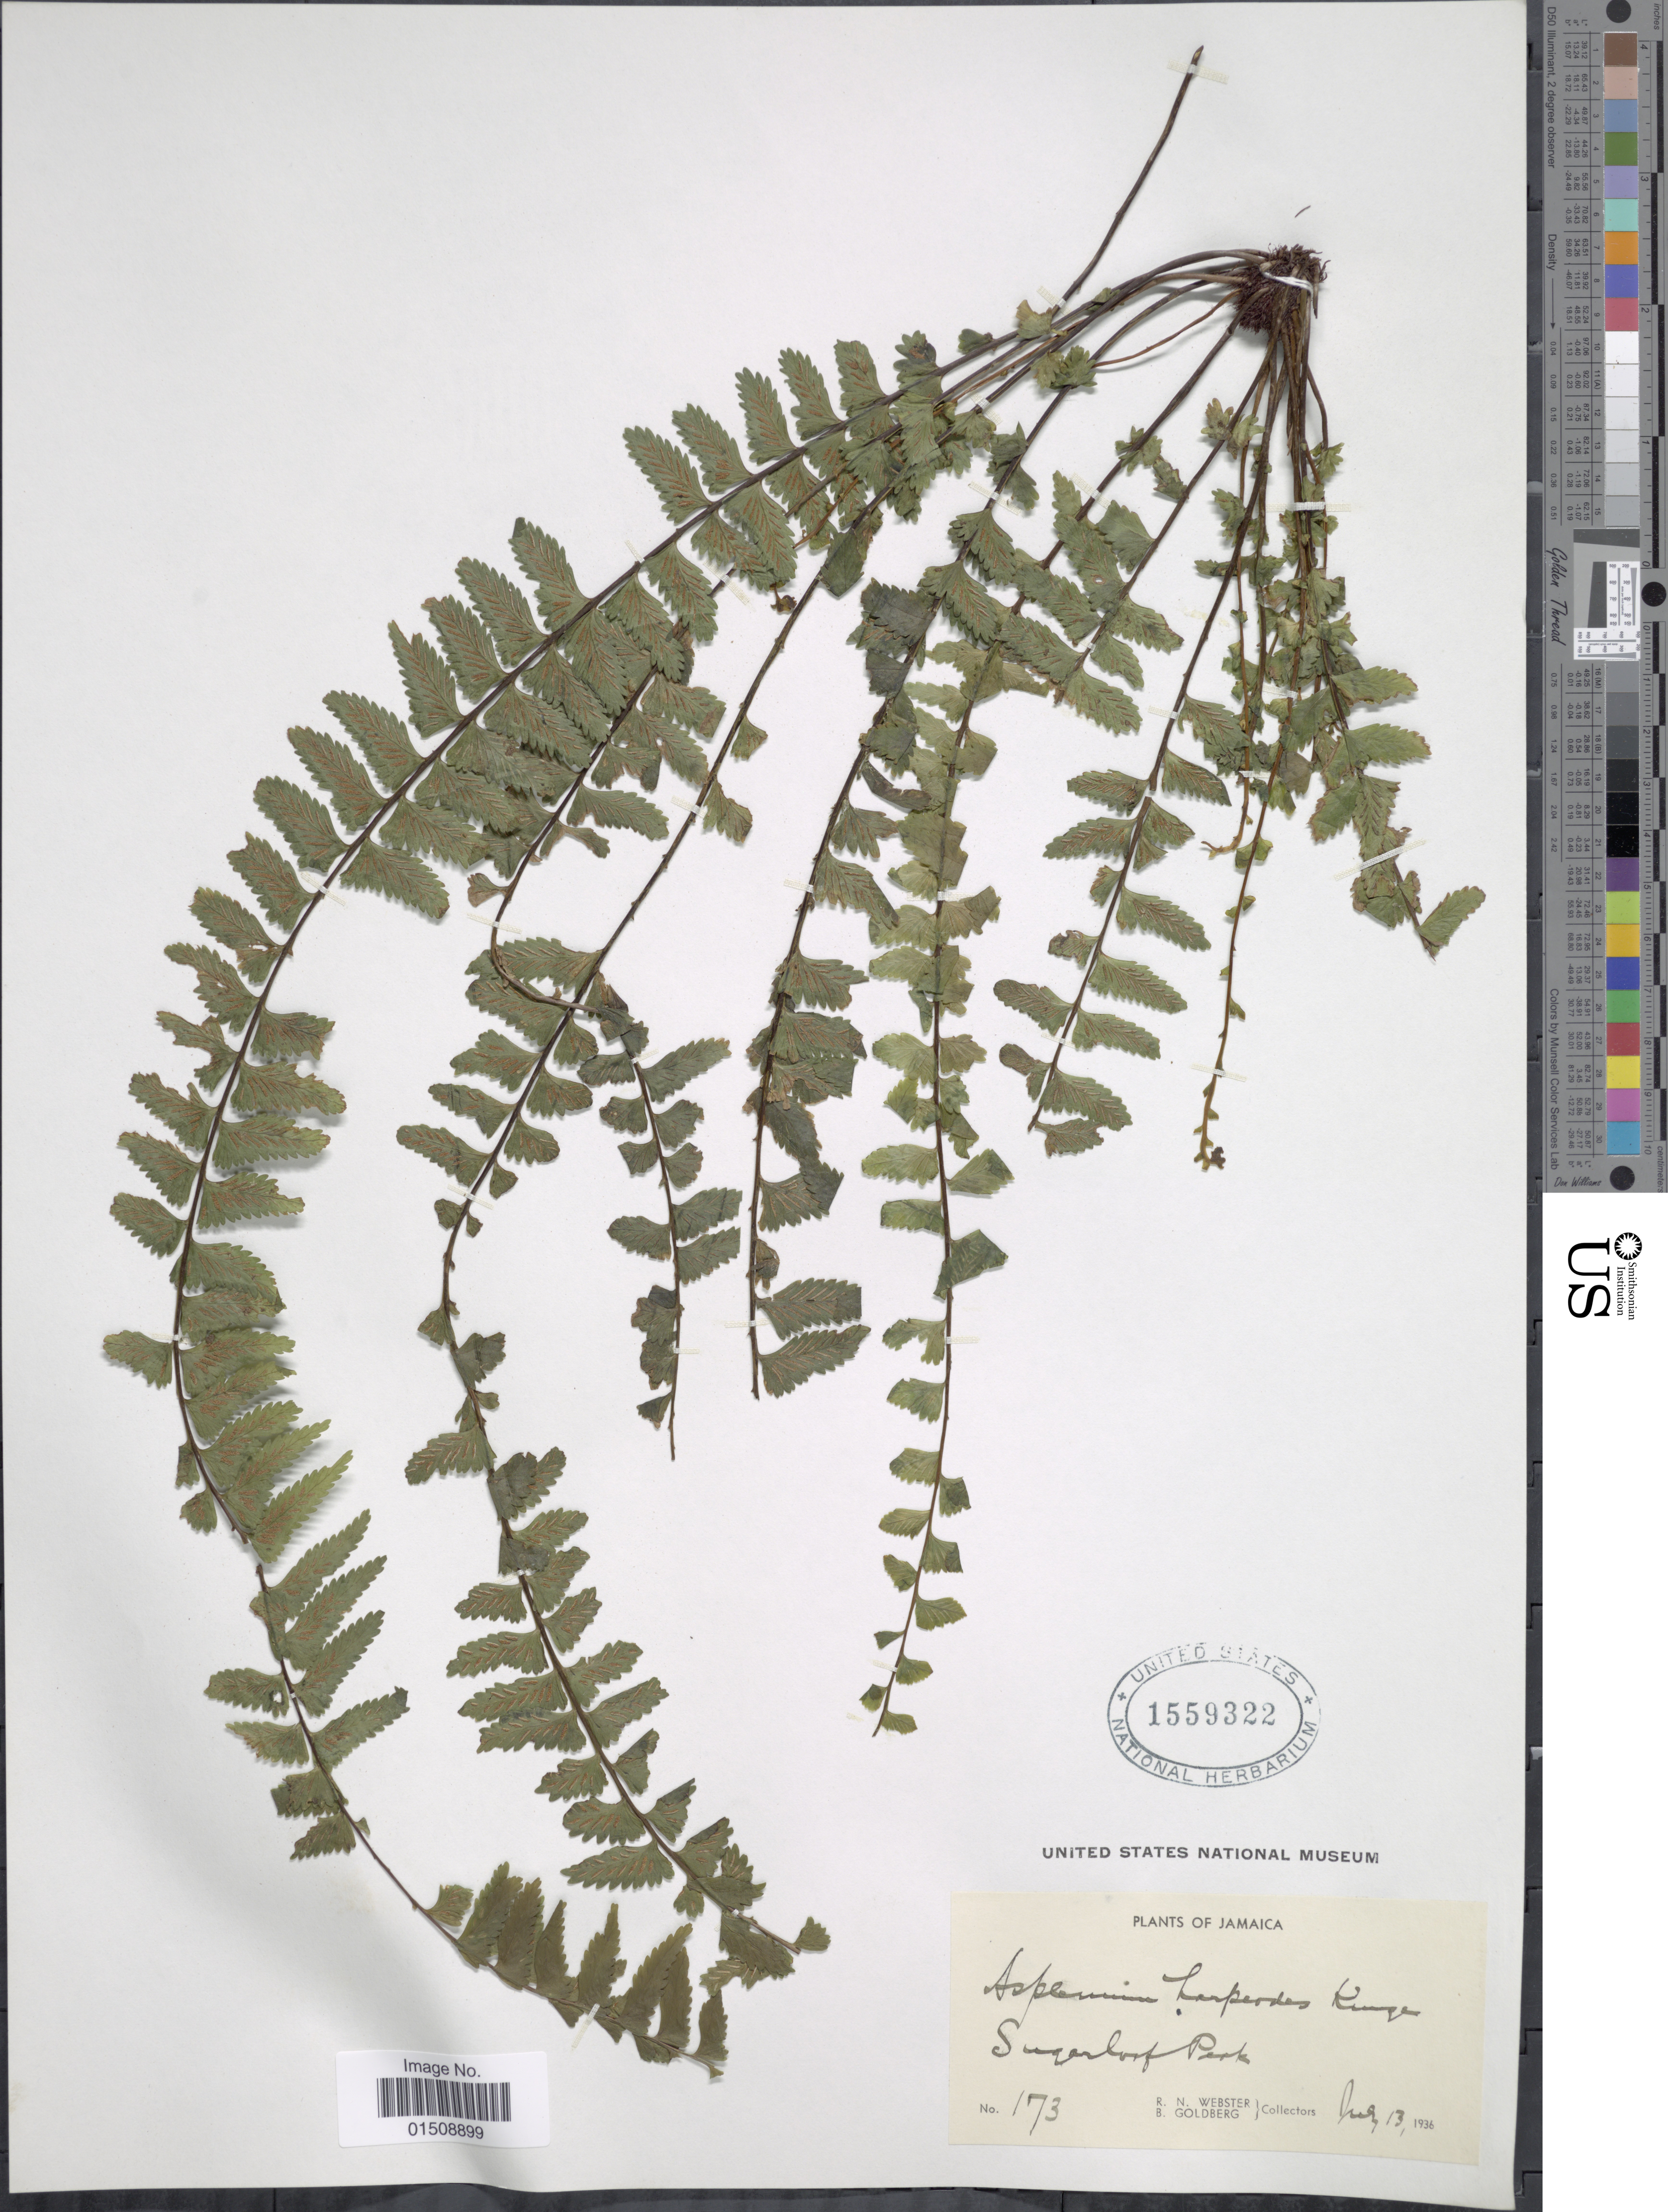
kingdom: Plantae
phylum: Tracheophyta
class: Polypodiopsida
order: Polypodiales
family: Aspleniaceae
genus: Asplenium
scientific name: Asplenium harpeodes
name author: Kunze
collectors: R. N. Webster & B. Goldberg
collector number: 173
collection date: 1936-07-13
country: Jamaica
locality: Sugarloaf Peak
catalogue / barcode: US 1559322